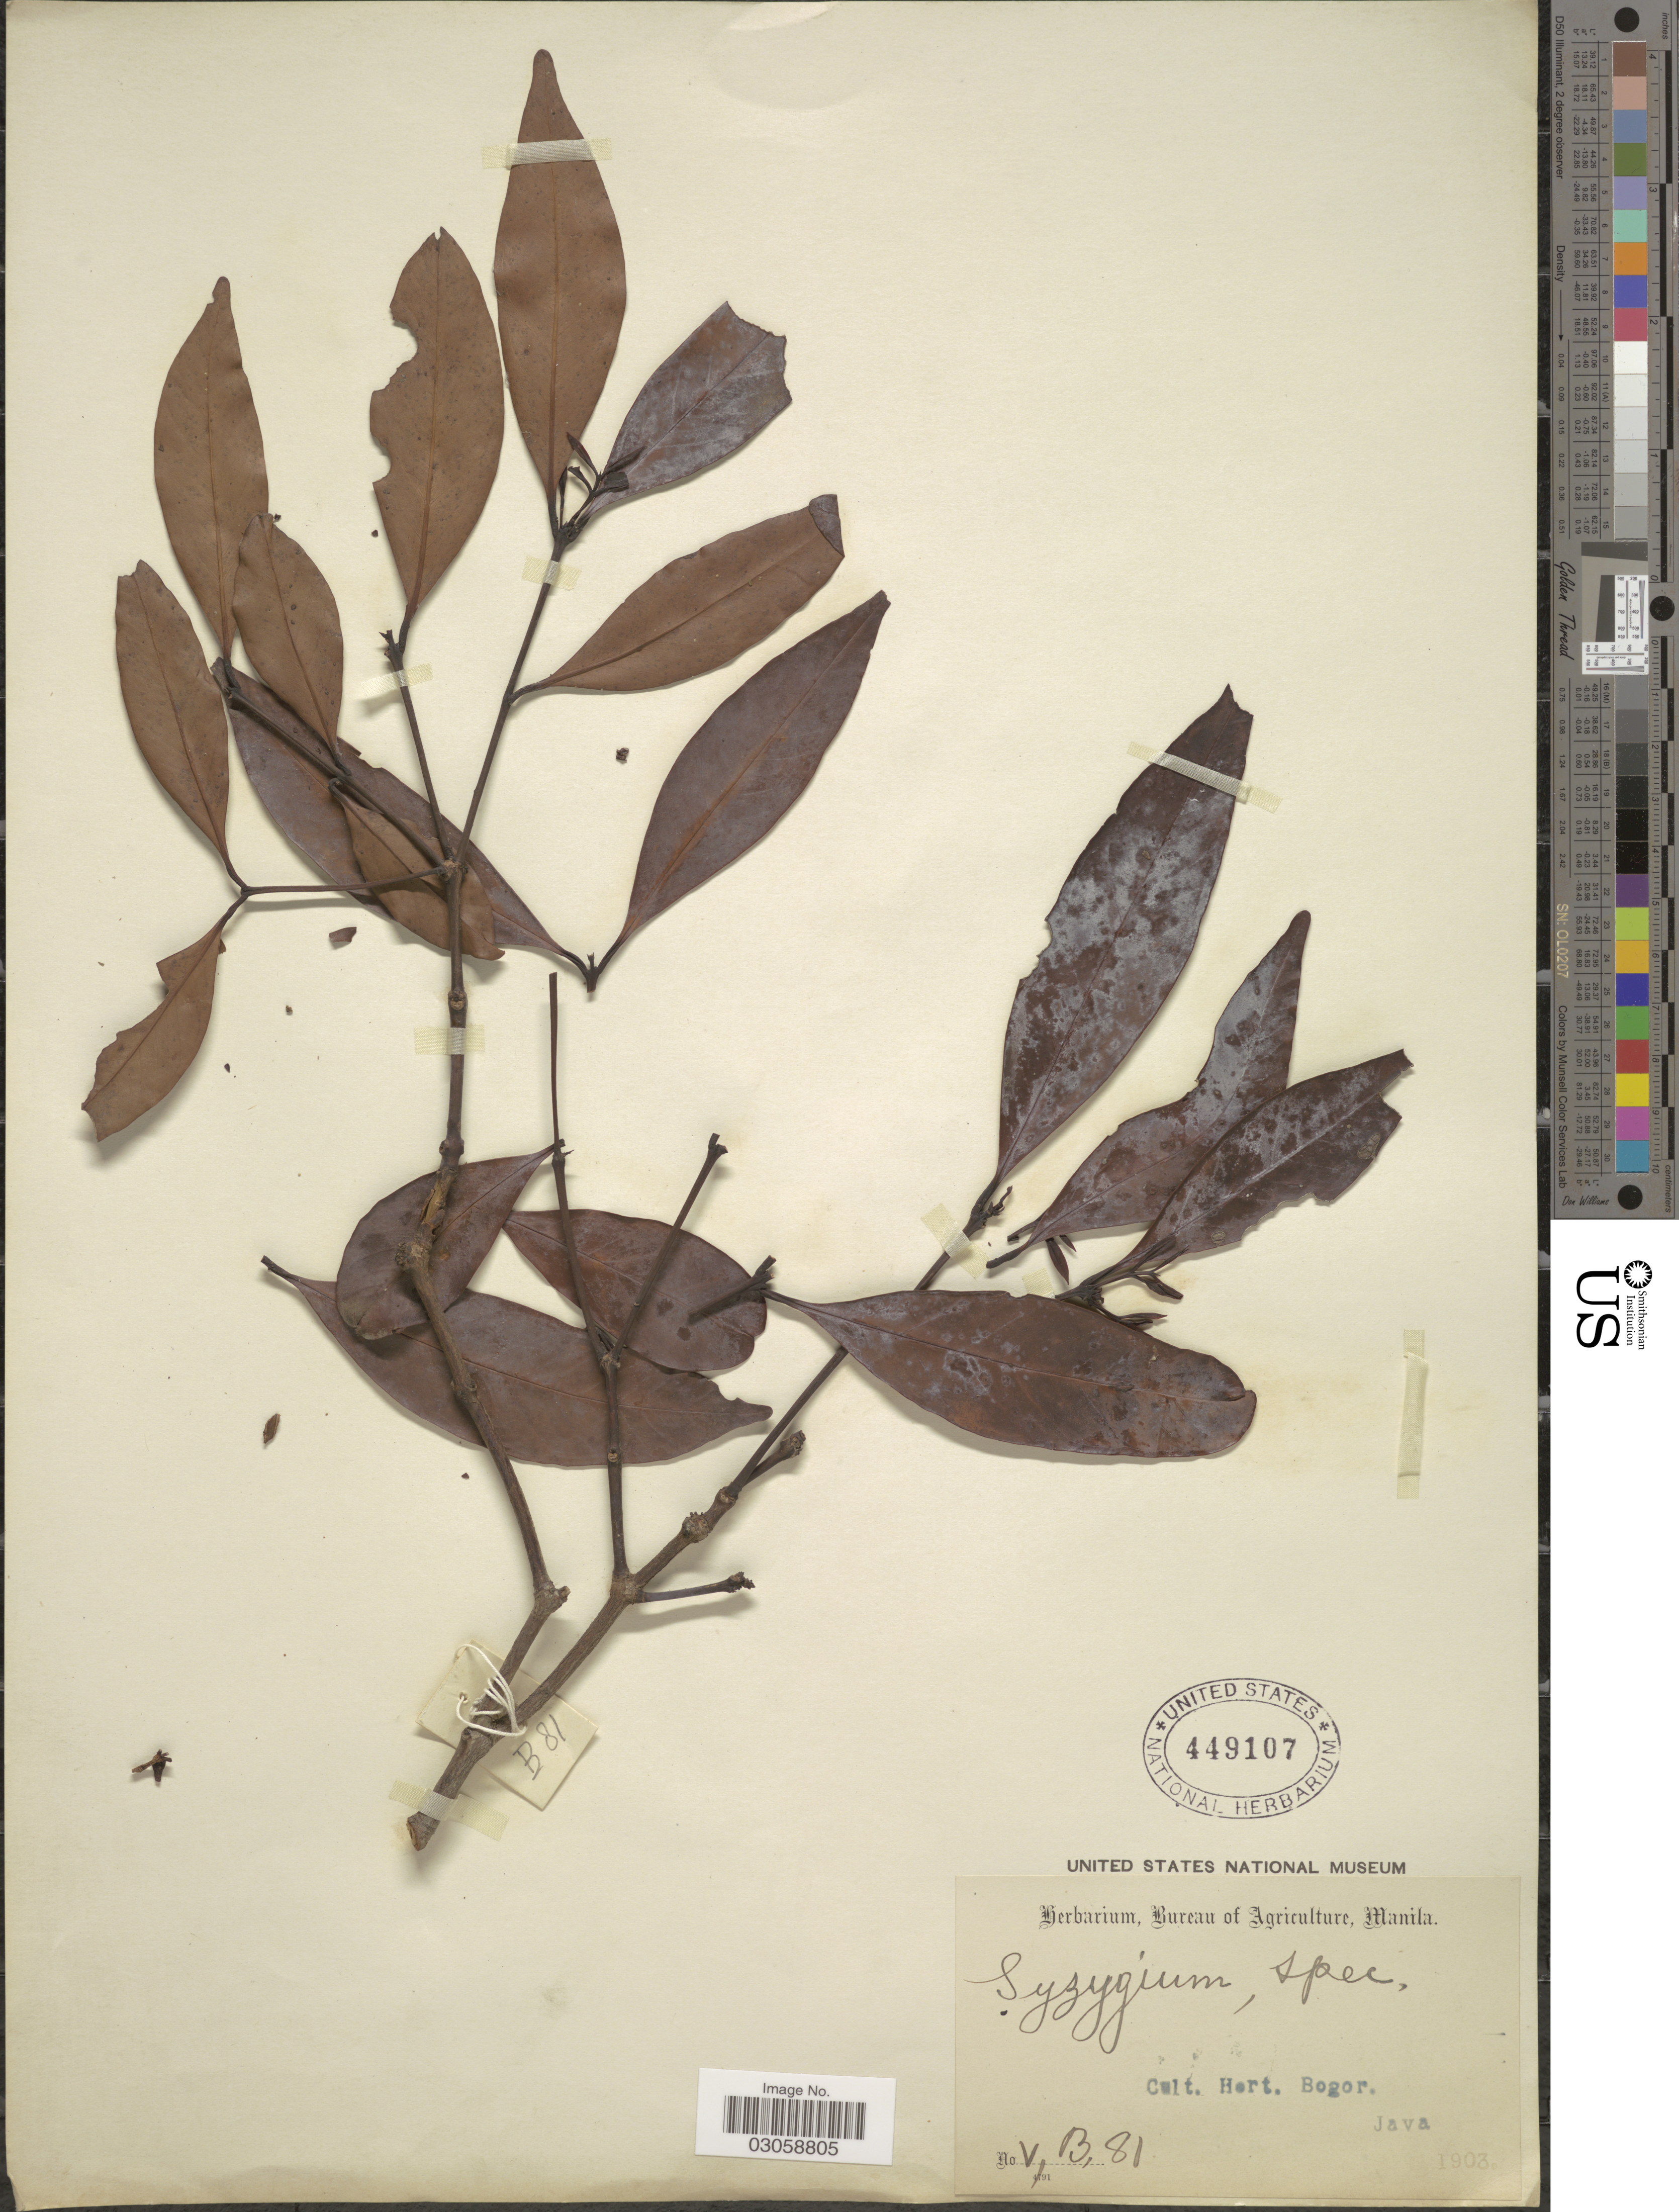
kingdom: Plantae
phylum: Tracheophyta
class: Magnoliopsida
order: Myrtales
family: Myrtaceae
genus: Syzygium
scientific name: Syzygium sp.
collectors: ex herb. Bureau of Science Manila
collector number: V, B, 81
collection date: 1903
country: Indonesia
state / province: Java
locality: Cult. Hort. Bogor, Java.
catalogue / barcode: US 449107